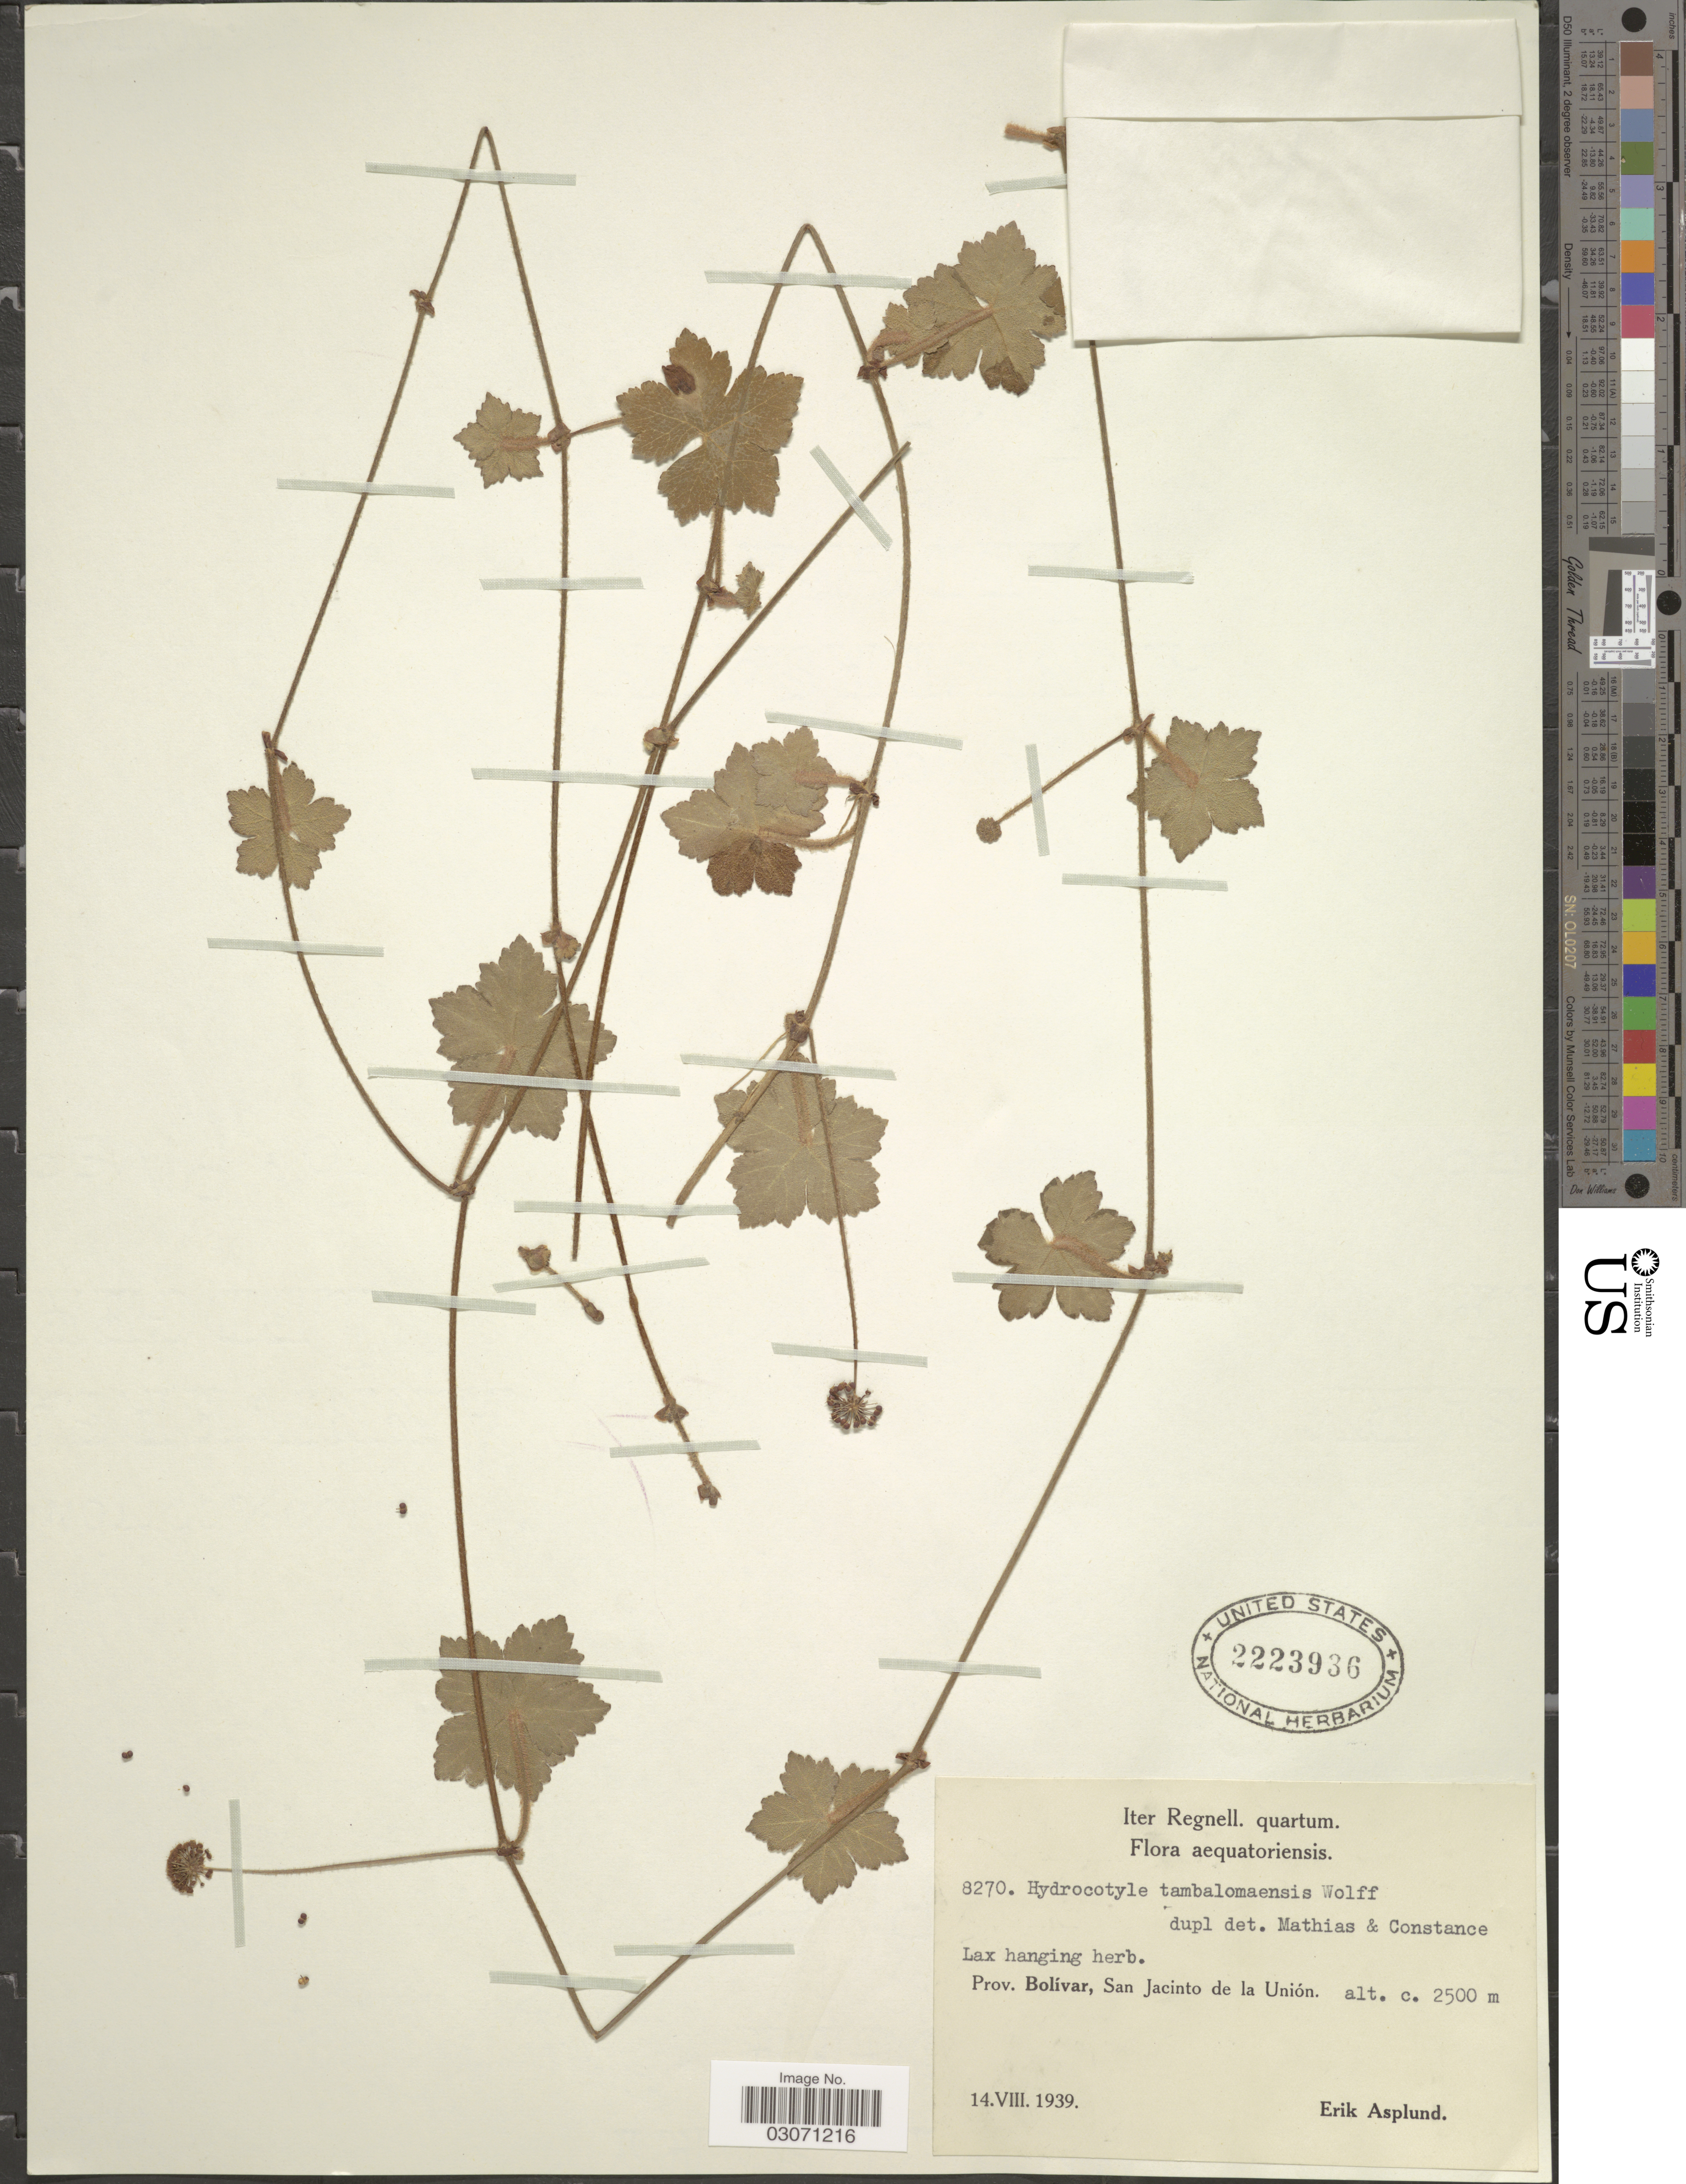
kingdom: Plantae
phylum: Tracheophyta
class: Magnoliopsida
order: Apiales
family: Araliaceae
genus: Hydrocotyle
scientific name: Hydrocotyle tambalomaensis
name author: H. Wolff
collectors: E. Asplund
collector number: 8270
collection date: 1939-07-14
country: Ecuador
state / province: Bolívar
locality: Aequatoriensis. San Jacinto de la Unión.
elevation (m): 2500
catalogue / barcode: US 2223936